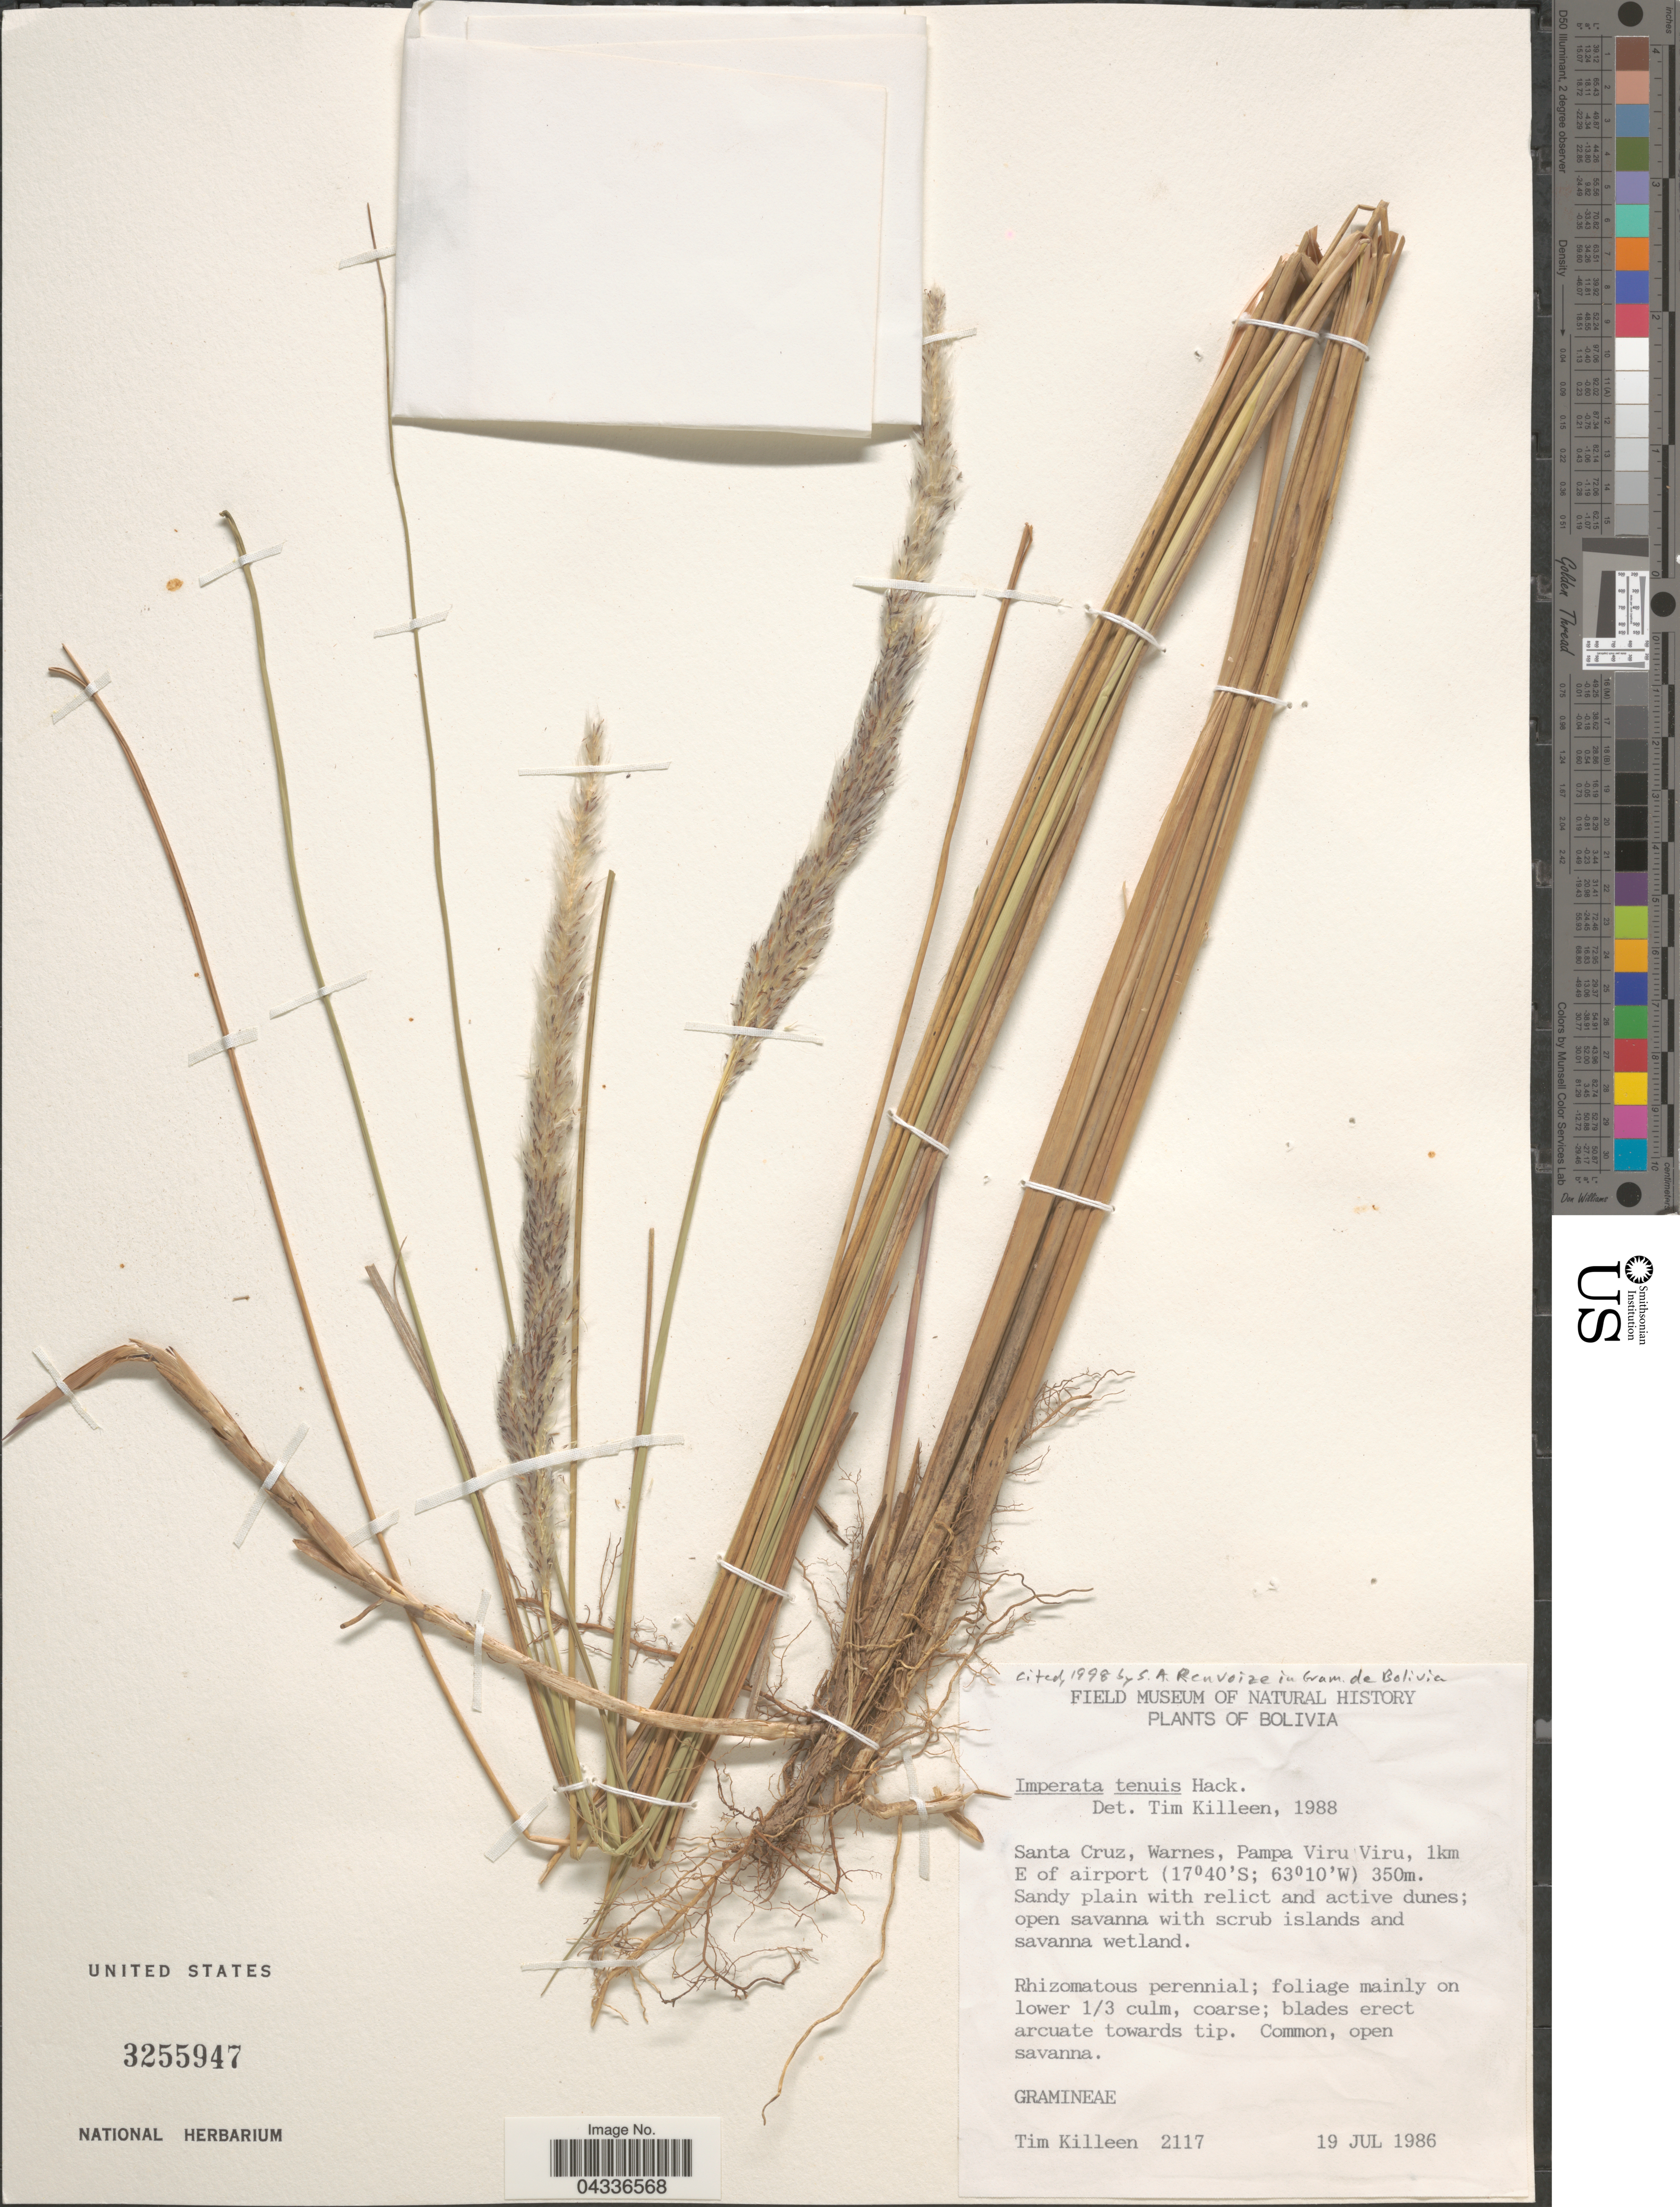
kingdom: Plantae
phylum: Tracheophyta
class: Liliopsida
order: Poales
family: Poaceae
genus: Imperata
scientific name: Imperata tenuis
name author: Hack.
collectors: T. J. Killeen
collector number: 2117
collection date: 1986-07-19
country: Bolivia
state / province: Santa Cruz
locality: Warnes, Pampa Viru Viru, 1km E of airport.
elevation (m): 350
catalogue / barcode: US 3255947